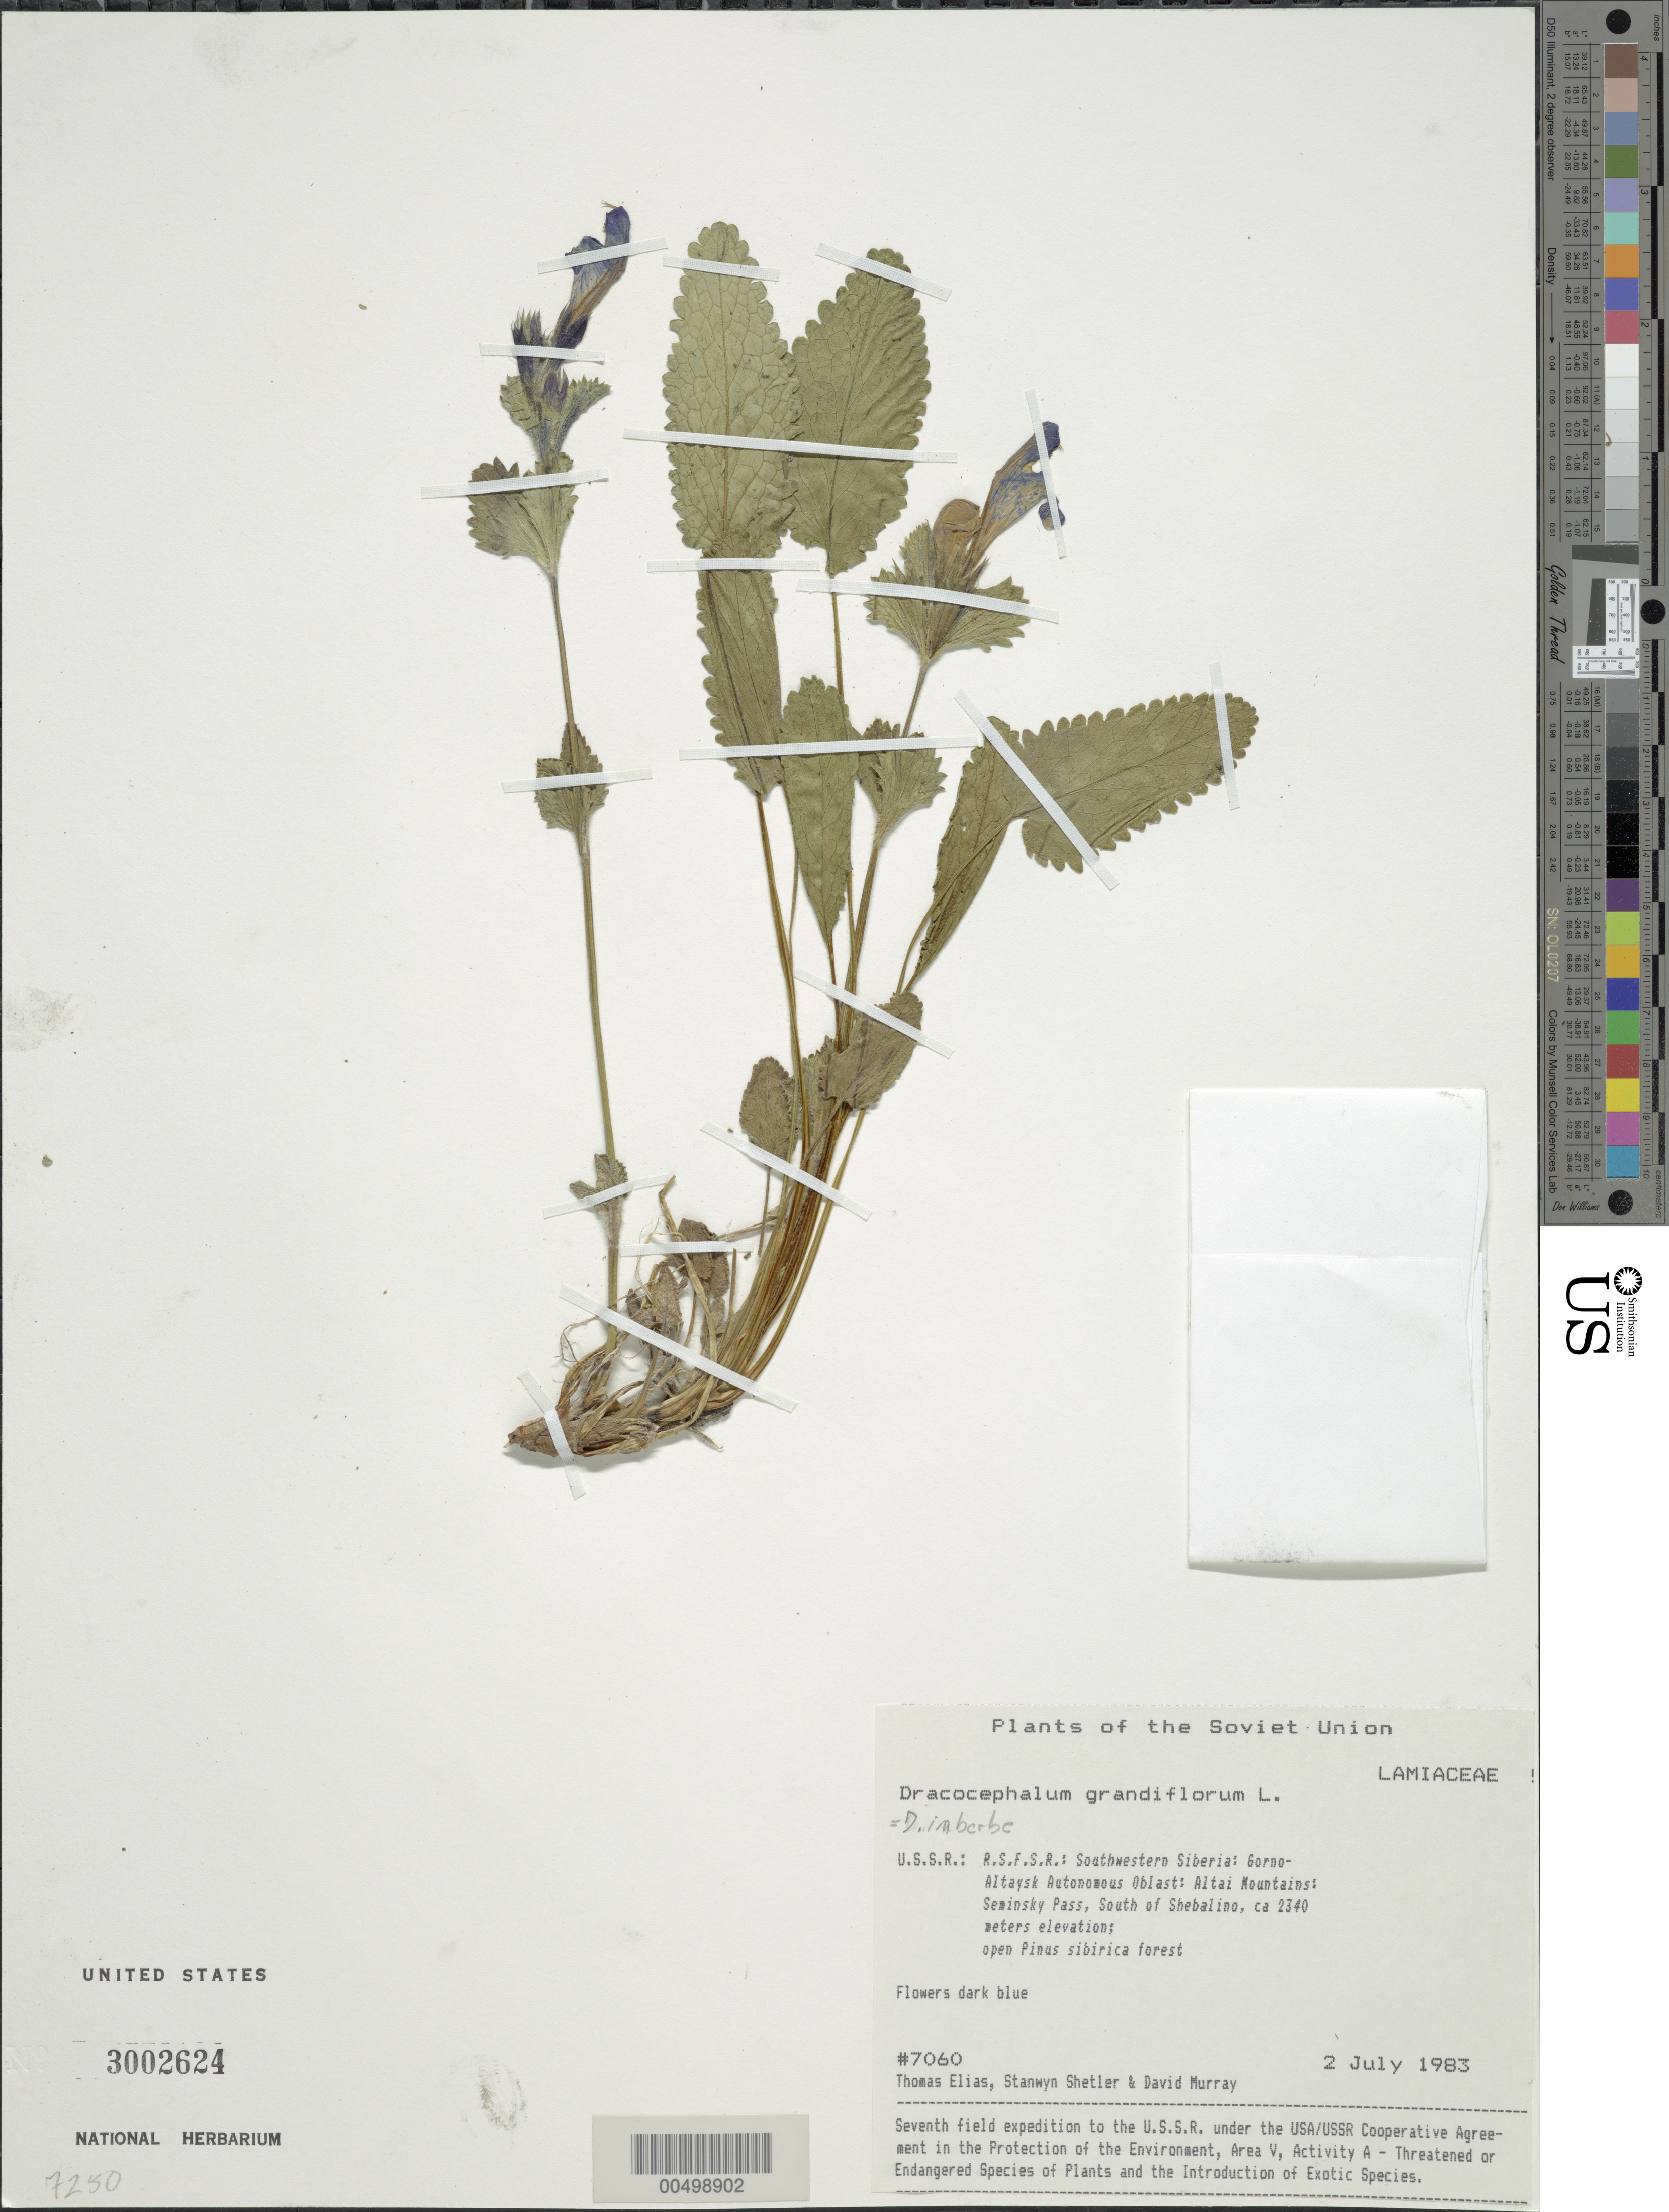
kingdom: Plantae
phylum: Tracheophyta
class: Magnoliopsida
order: Lamiales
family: Lamiaceae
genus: Dracocephalum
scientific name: Dracocephalum grandiflorum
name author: L.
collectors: T. Elias, S. Shetler & D. F. Murray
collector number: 7060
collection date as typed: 02 Jul 1983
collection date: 1983-07-02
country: Russian Federation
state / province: Altai Republic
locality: Altai Mountains, Seminsky Pass, S of Shebalino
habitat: open Pinus sibirica forest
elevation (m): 2340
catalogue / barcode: US 3002624